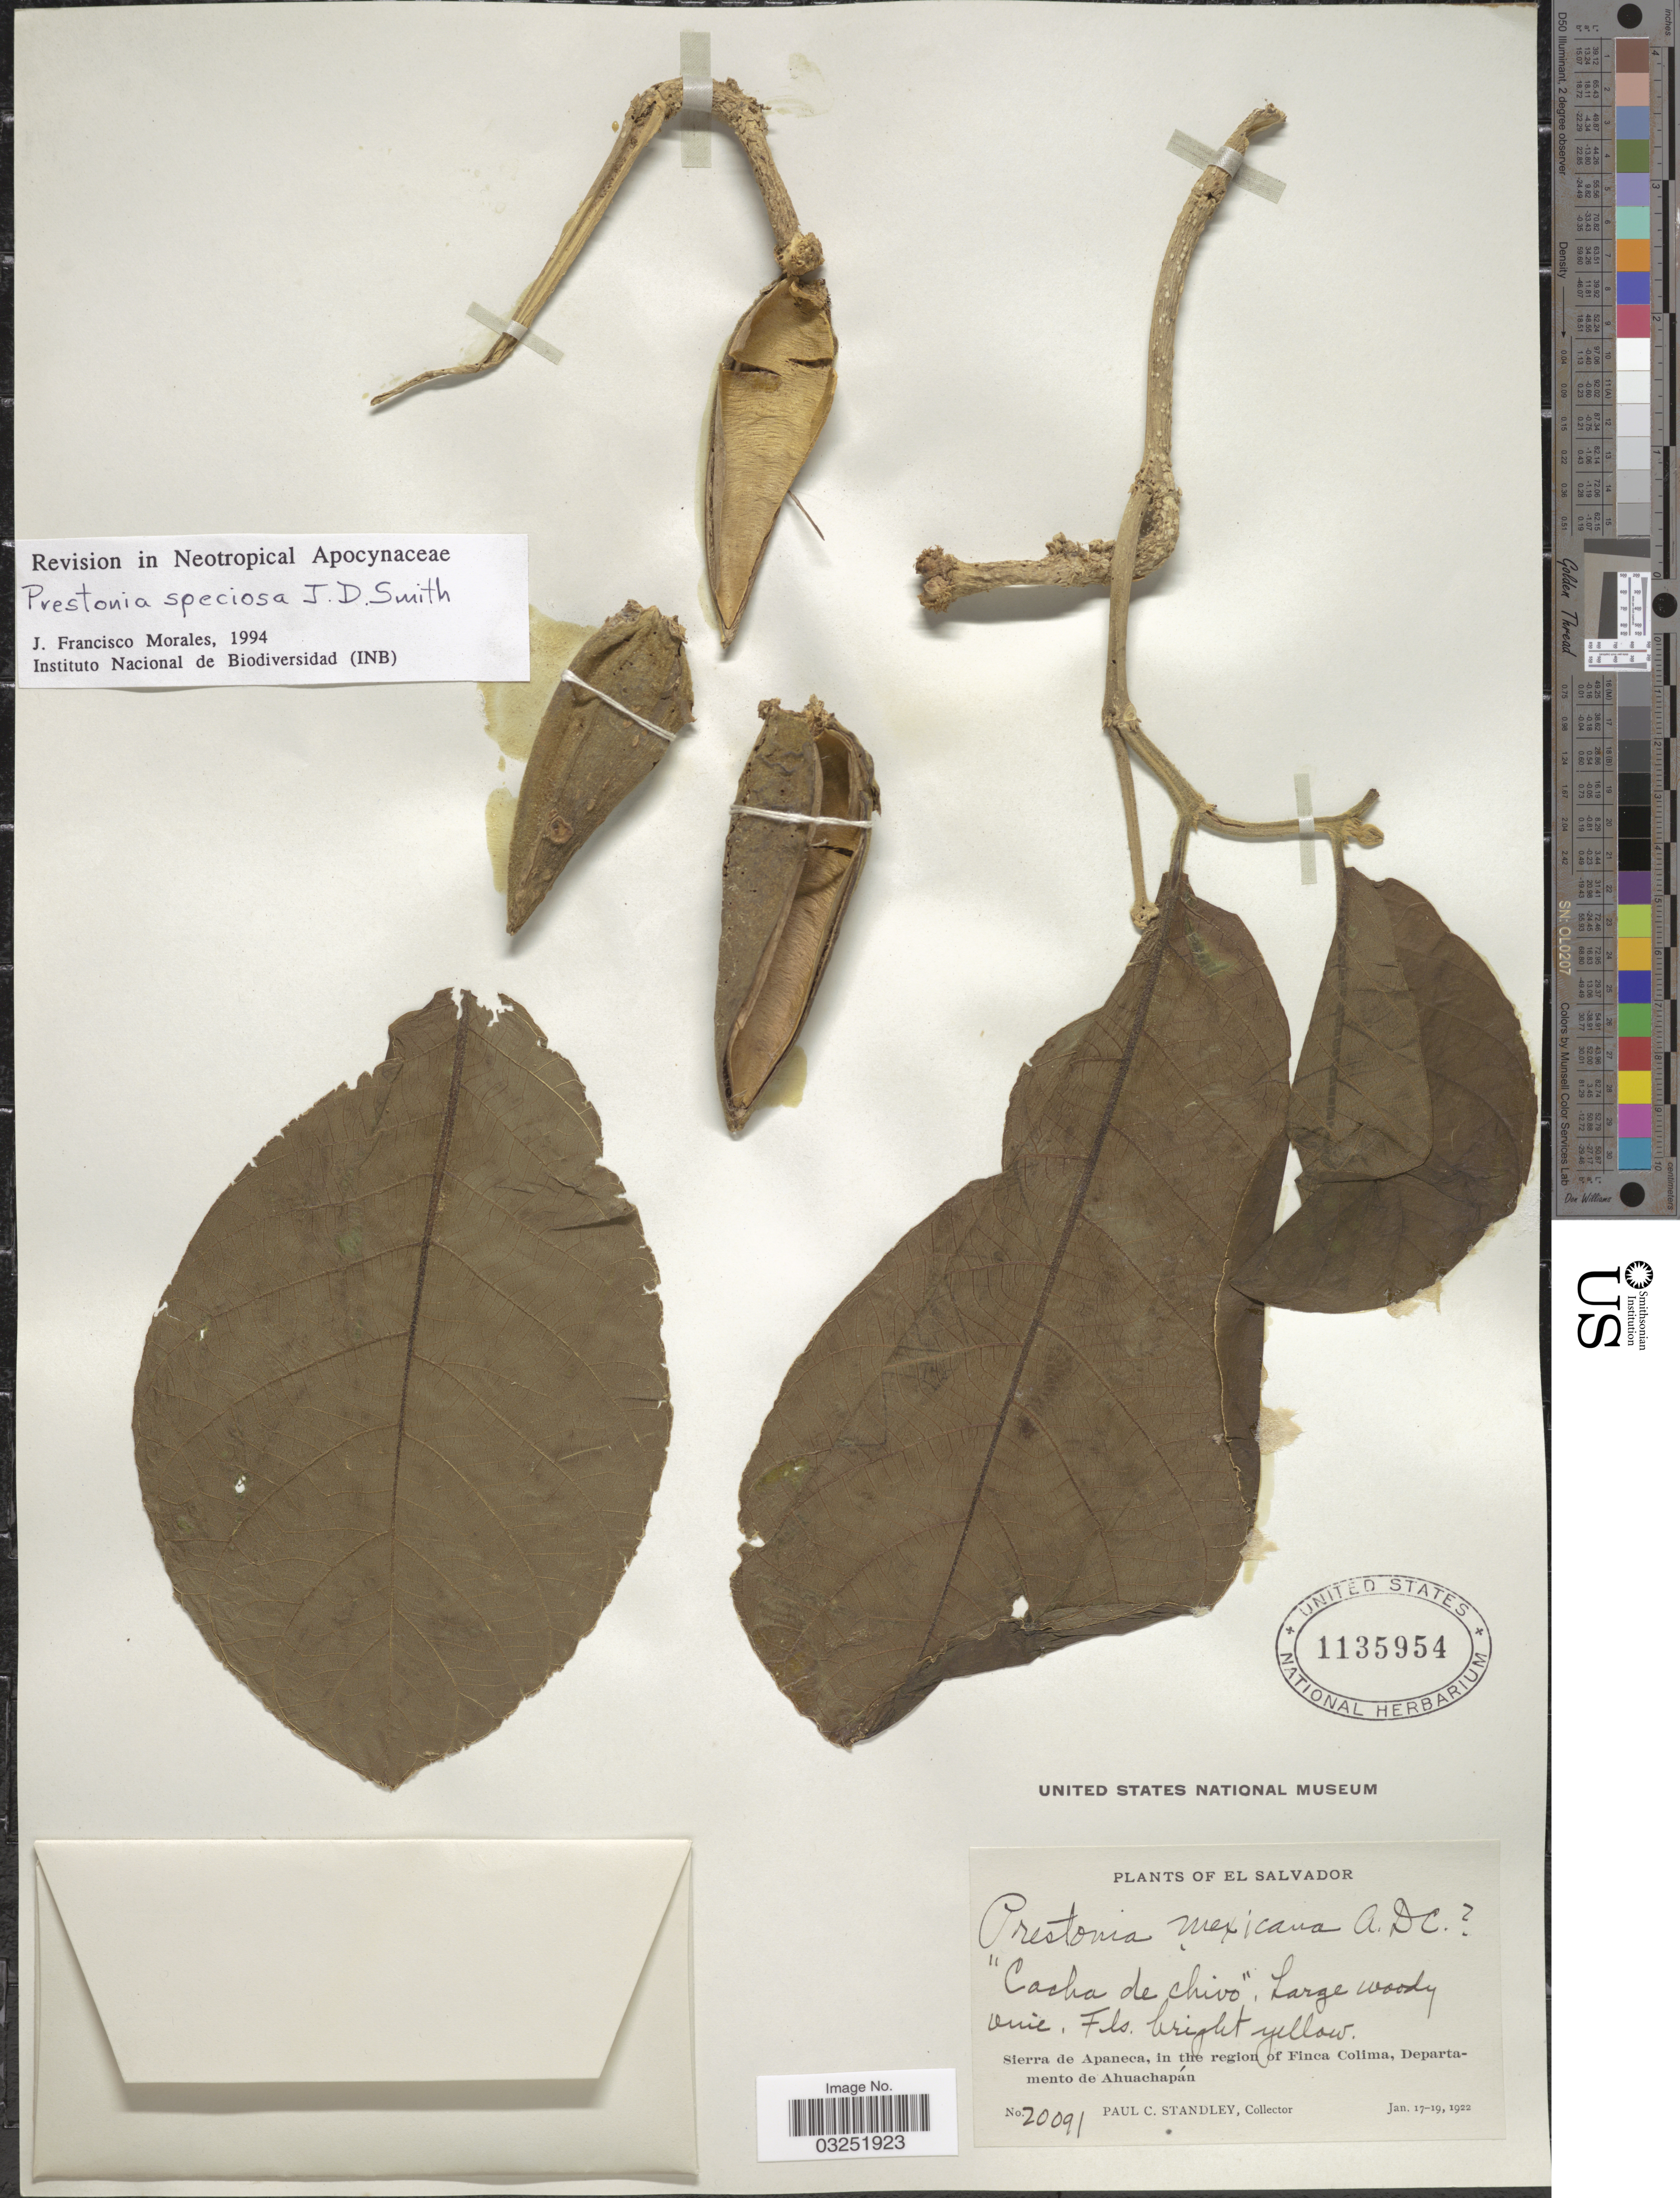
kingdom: Plantae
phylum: Tracheophyta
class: Magnoliopsida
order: Gentianales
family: Apocynaceae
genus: Prestonia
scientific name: Prestonia speciosa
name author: Donn. Sm.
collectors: P. C. Standley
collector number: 20091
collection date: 1922-01-17/1922-01-19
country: El Salvador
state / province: Ahuachapan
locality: Sierra de Apaneca, in the region of Finca Colima, Departamento de Ahuachapán.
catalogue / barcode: US 1135954